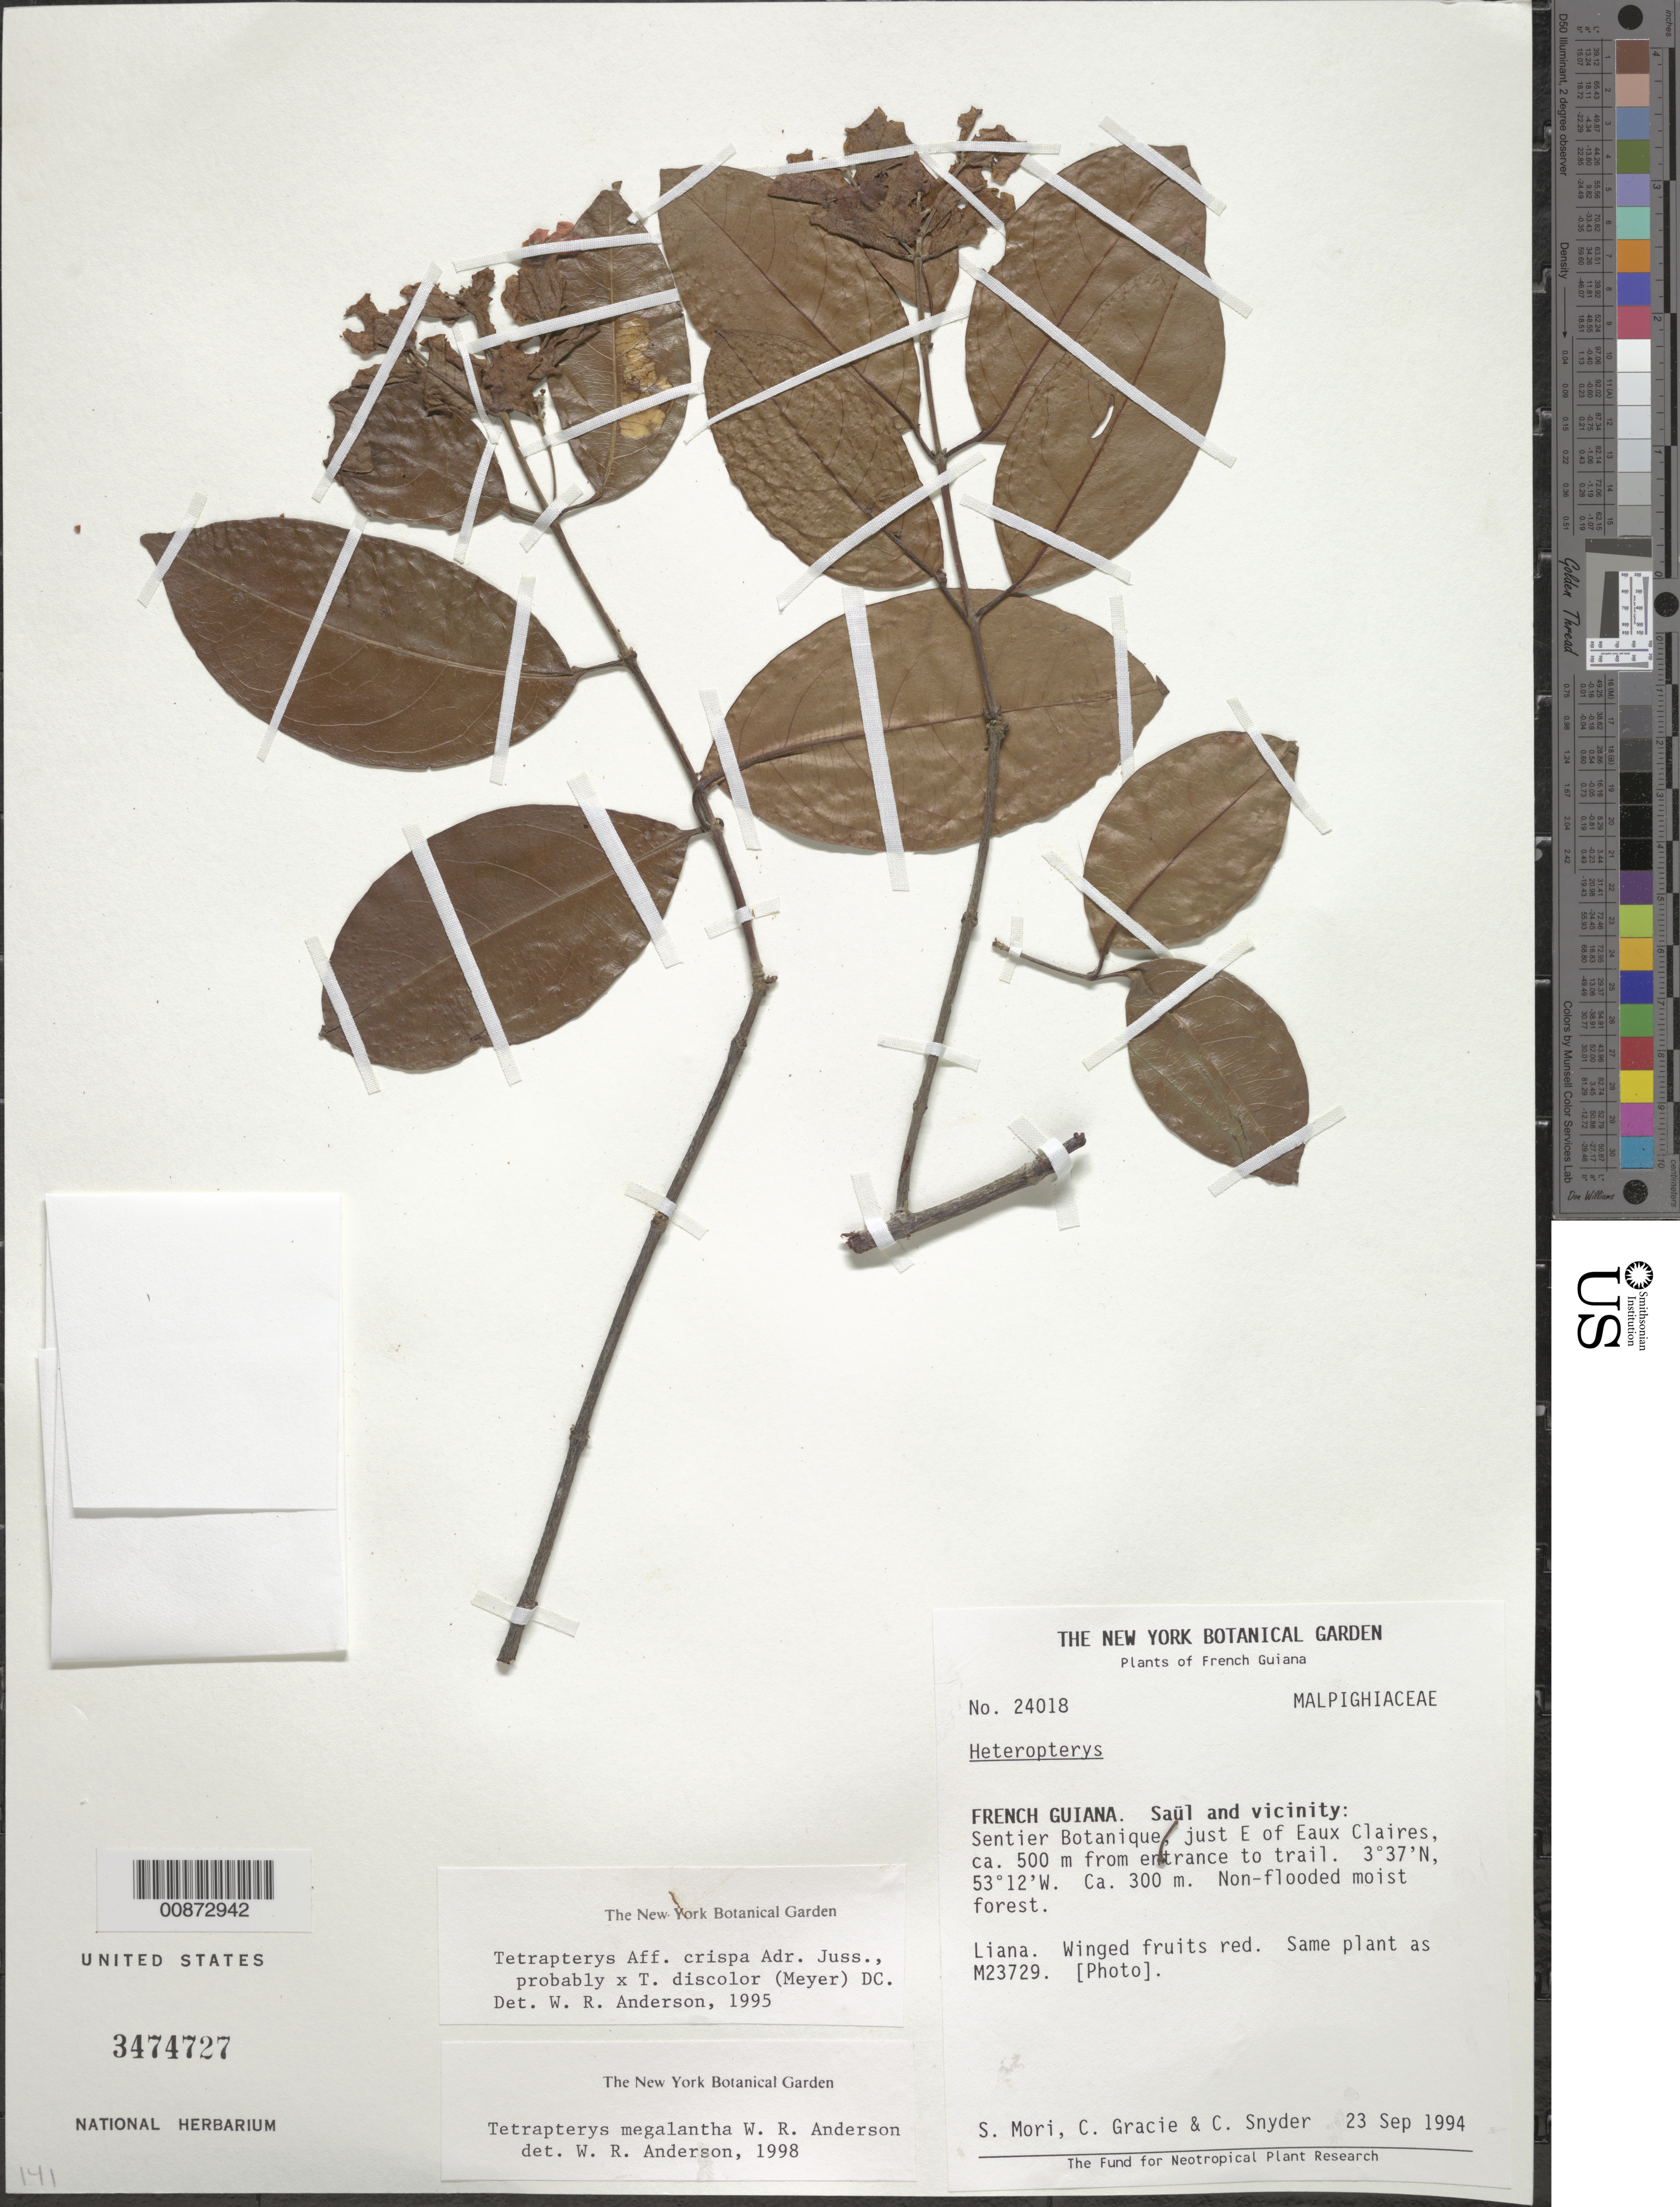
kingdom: Plantae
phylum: Tracheophyta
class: Magnoliopsida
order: Malpighiales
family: Malpighiaceae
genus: Tetrapterys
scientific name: Tetrapterys megalantha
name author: W.R. Anderson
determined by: Anderson, W. R., (MICH), University of Michigan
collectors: S. Mori, C. A. Gracie & C. Snyder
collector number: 24018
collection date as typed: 23-Sep-94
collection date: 1994-09-23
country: French Guiana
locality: Saül and vic., Sentier Botanique, just E of Eaux Claires , 500 m from entrance to trail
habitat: Non-flooded moist forest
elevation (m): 300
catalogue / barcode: US 3474727